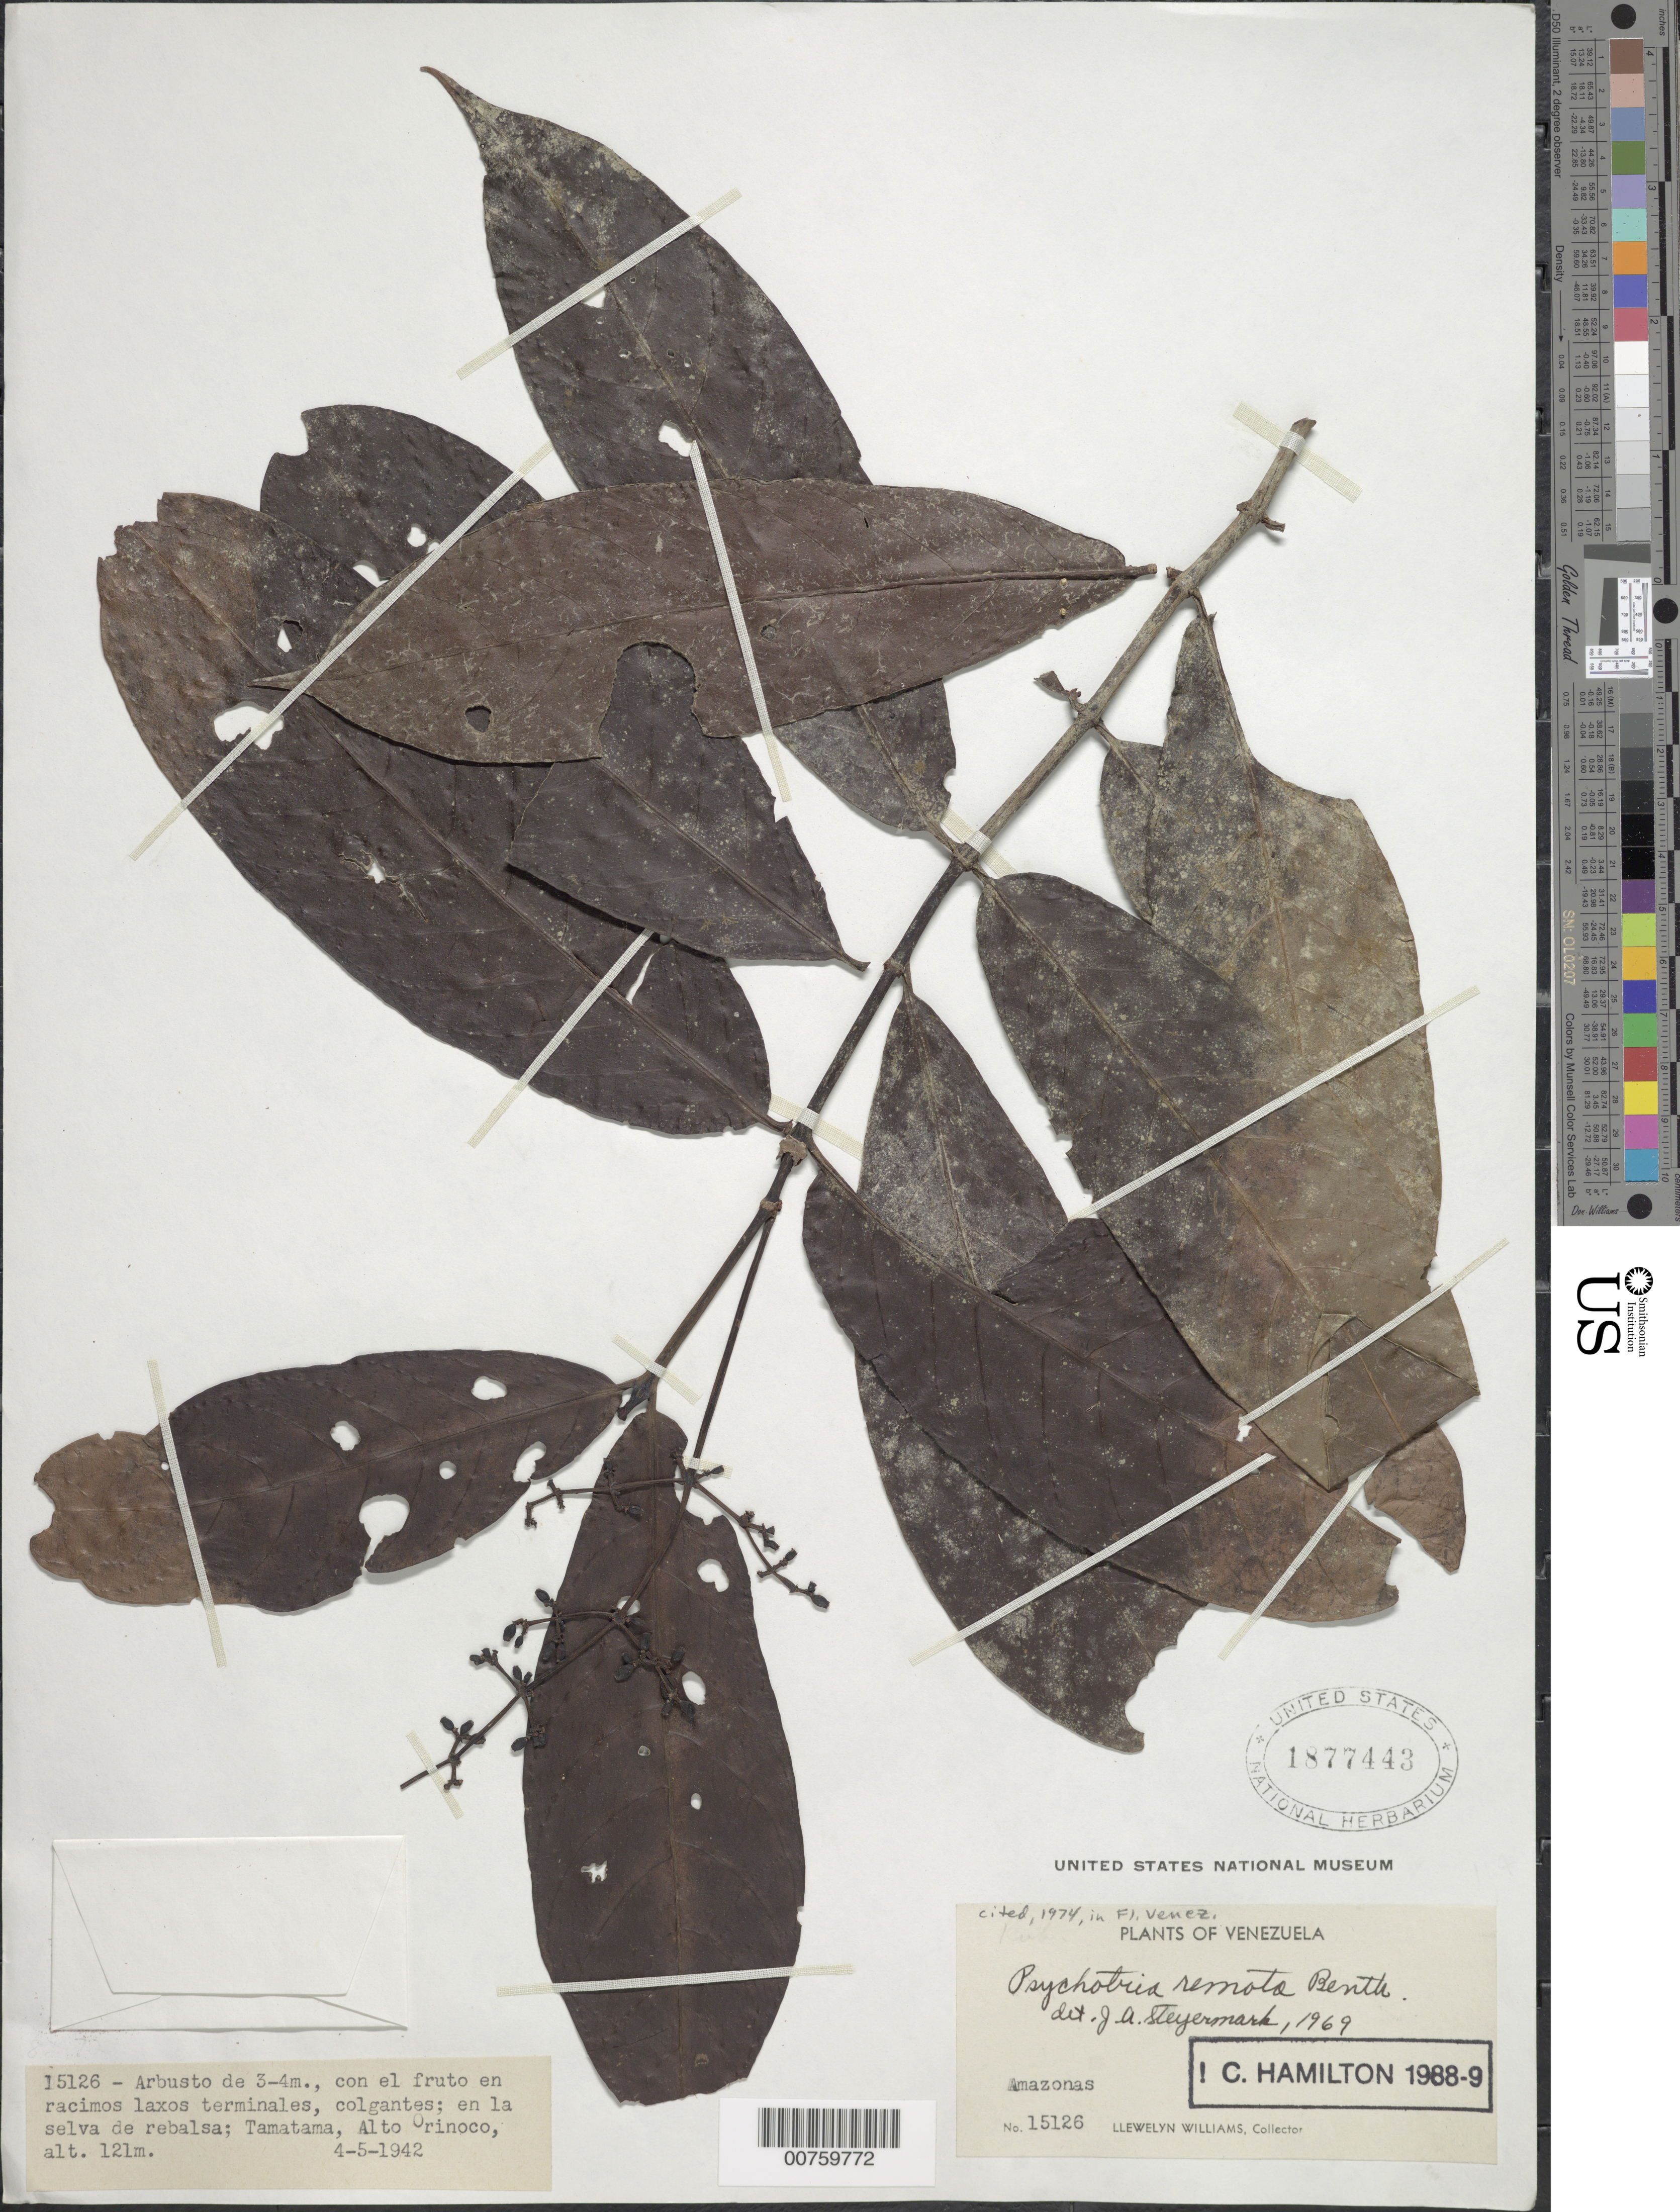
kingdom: Plantae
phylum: Tracheophyta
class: Magnoliopsida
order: Gentianales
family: Rubiaceae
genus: Psychotria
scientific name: Psychotria remota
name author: Benth.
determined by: Hamilton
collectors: Ll. Williams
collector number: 15126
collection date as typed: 4-May-42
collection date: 1942-05-04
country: Venezuela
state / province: Amazonas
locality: Tamatama, Río Orinoco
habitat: Selva de rebalsa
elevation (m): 121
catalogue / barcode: US 1877443